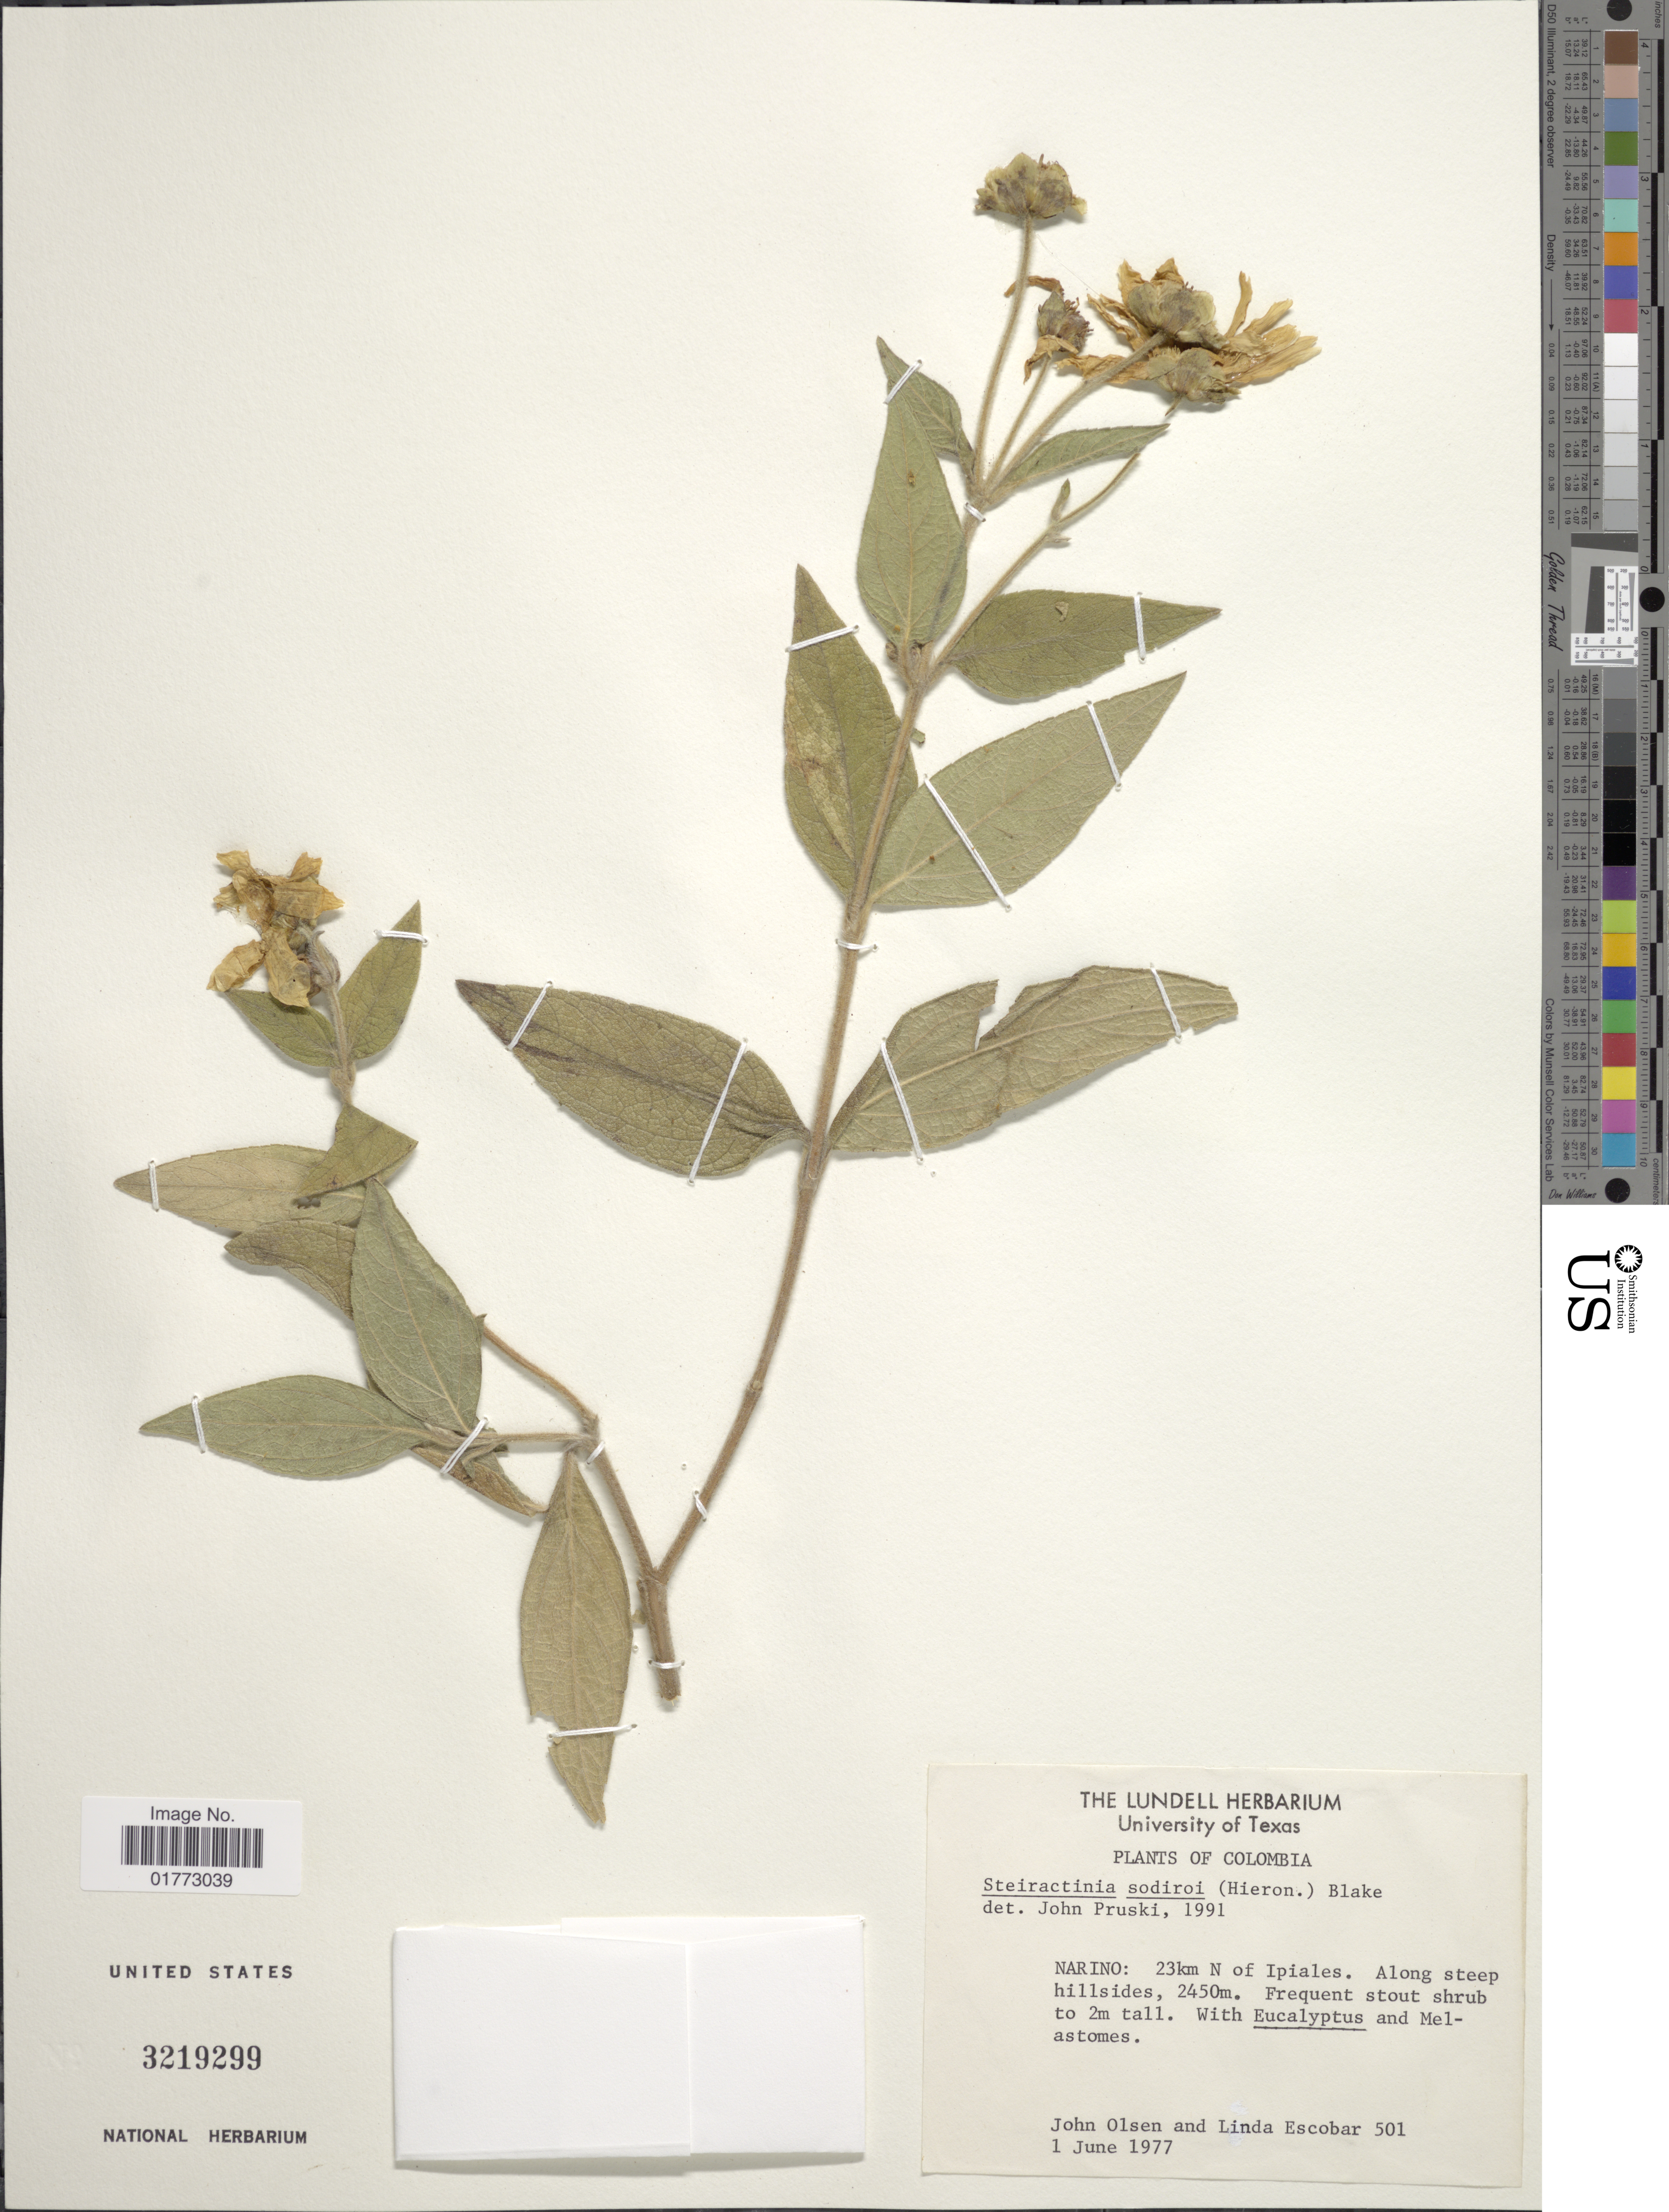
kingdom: Plantae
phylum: Tracheophyta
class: Magnoliopsida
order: Asterales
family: Asteraceae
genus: Steiractinia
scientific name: Steiractinia sodiroi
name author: (Hieron. ex Sodiro) S.F. Blake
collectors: J. Olsen & L. K. de Escobar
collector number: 501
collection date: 1977-06-01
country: Colombia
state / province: Nariño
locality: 23km n of Ipiales, along steep hillsides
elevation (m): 2450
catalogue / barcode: US 3219299